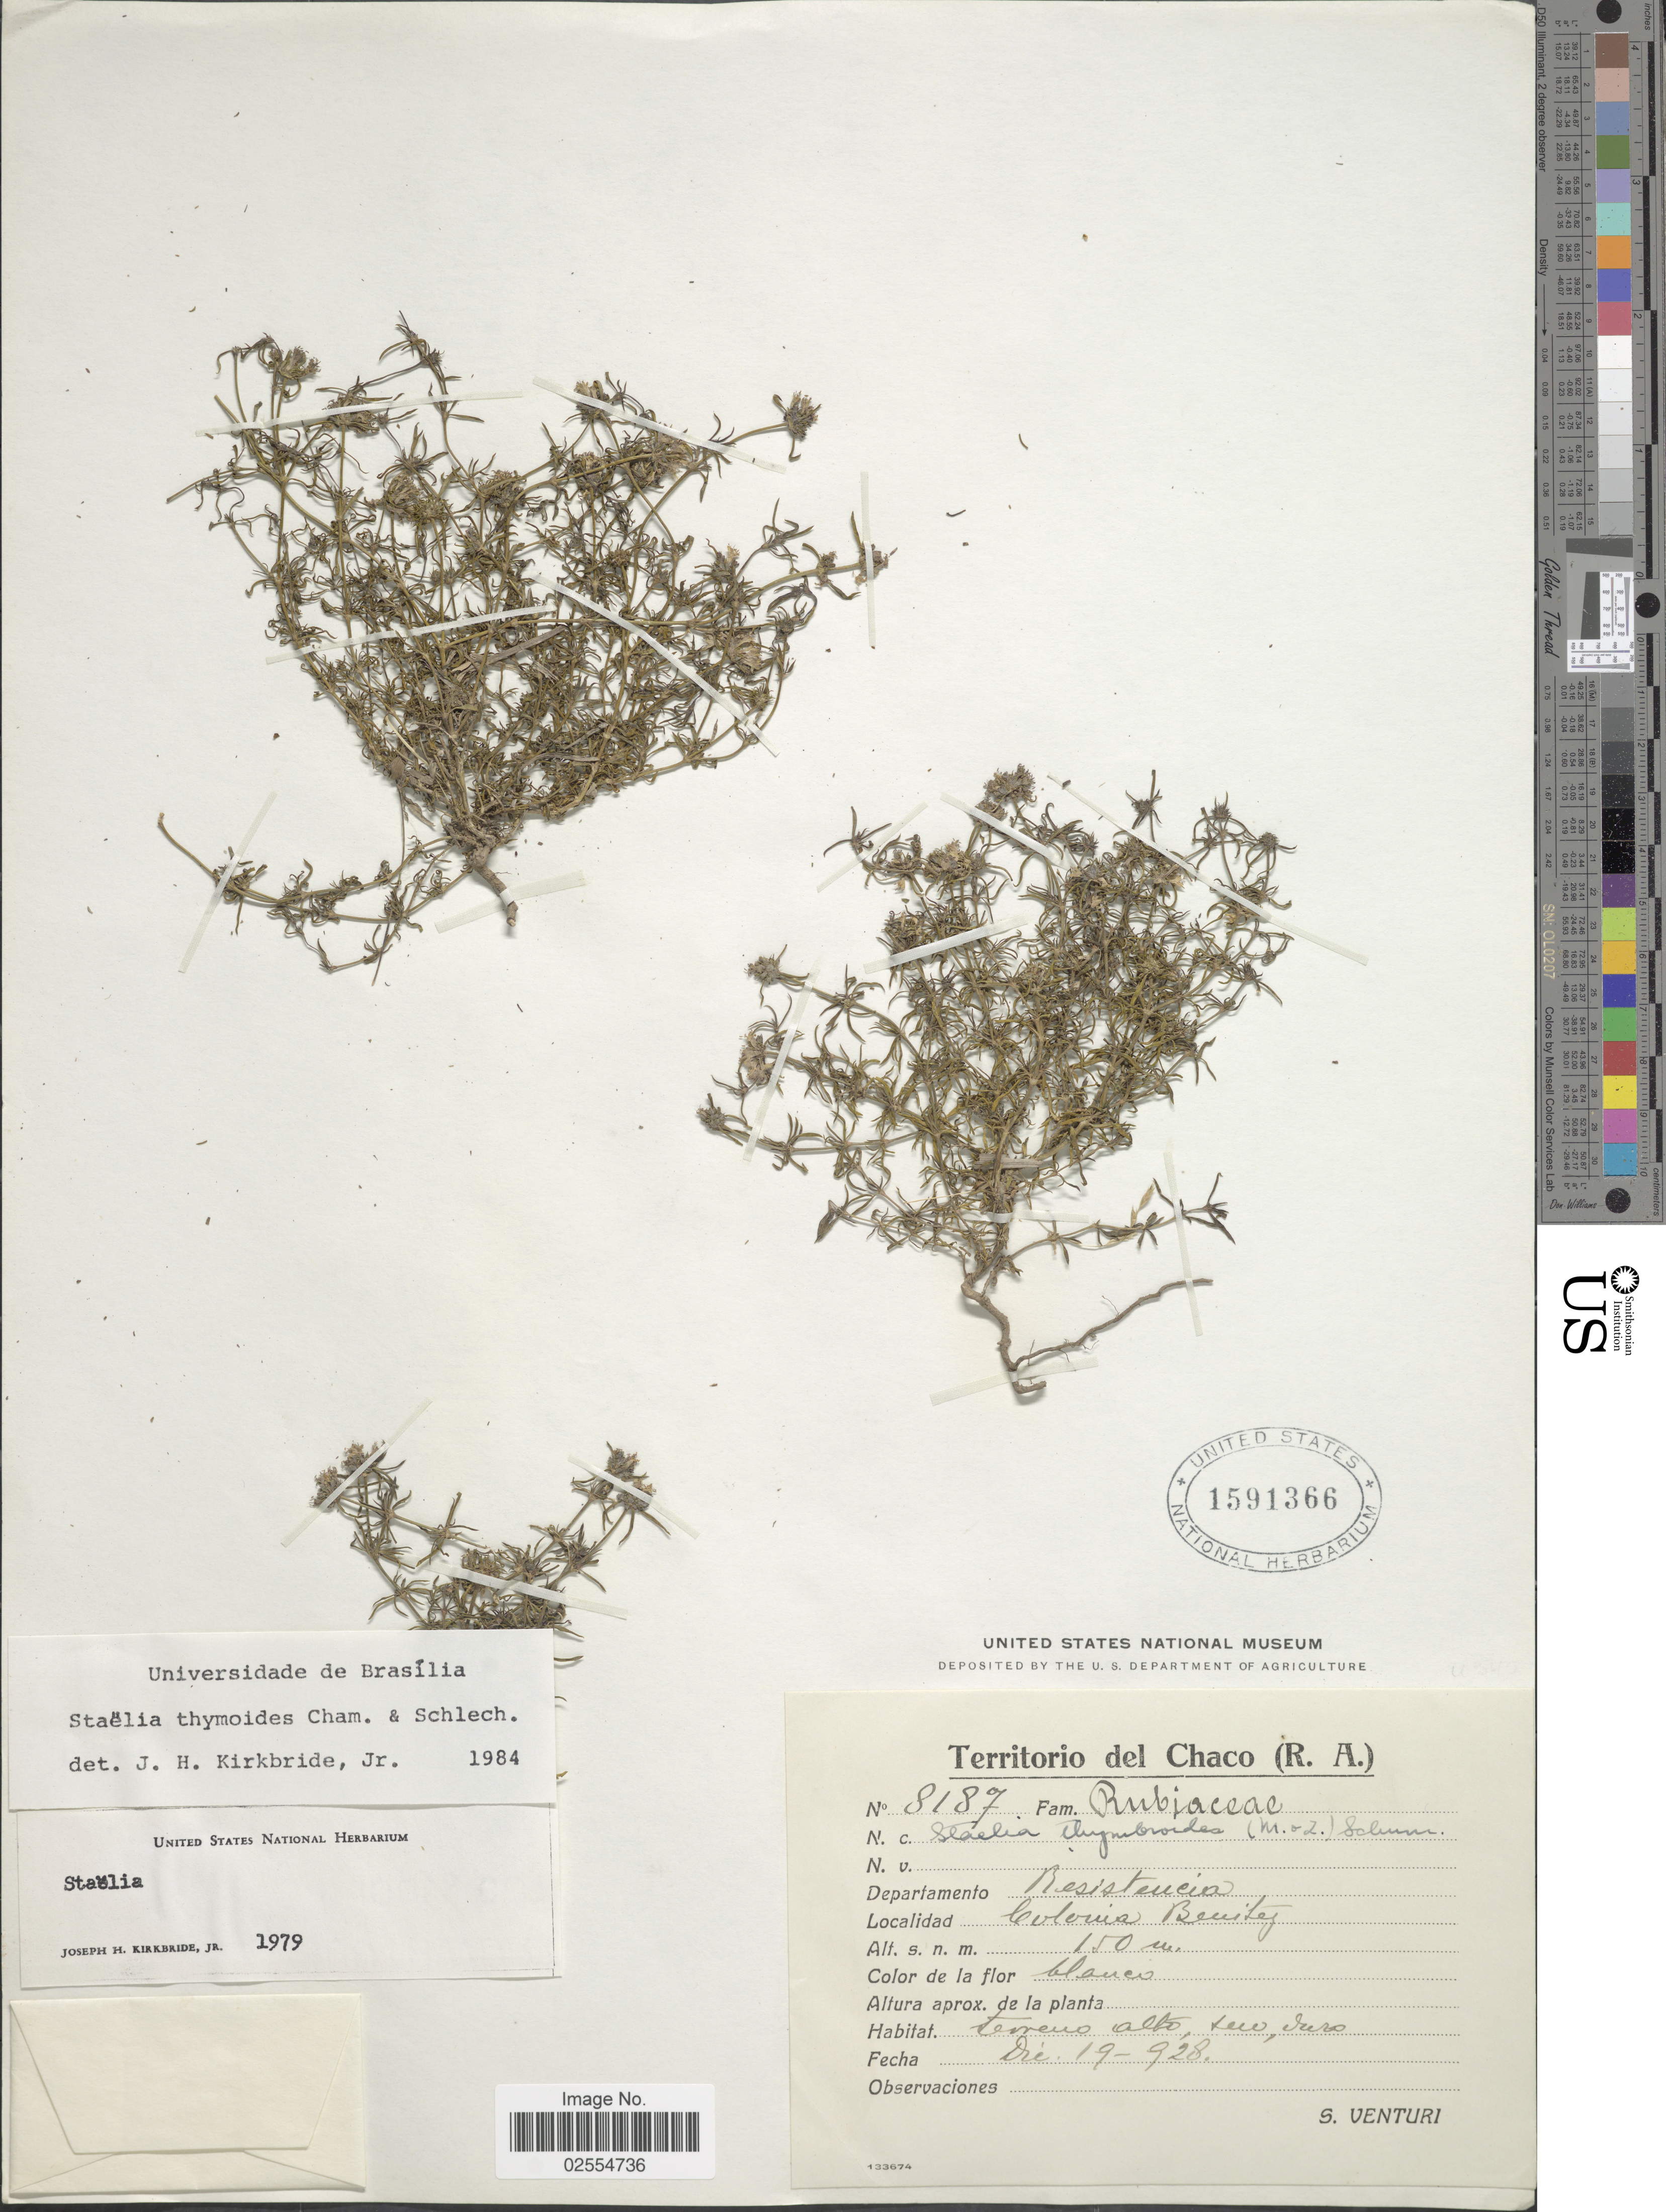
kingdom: Plantae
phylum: Tracheophyta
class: Magnoliopsida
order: Gentianales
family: Rubiaceae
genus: Staelia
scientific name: Staelia thymoides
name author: Cham. & Schltdl.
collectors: S. Venturi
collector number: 8187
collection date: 1928-12-19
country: Argentina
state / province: Chaco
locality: Departamento Resitencia, Colonia Benítez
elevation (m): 150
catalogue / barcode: US 1591366